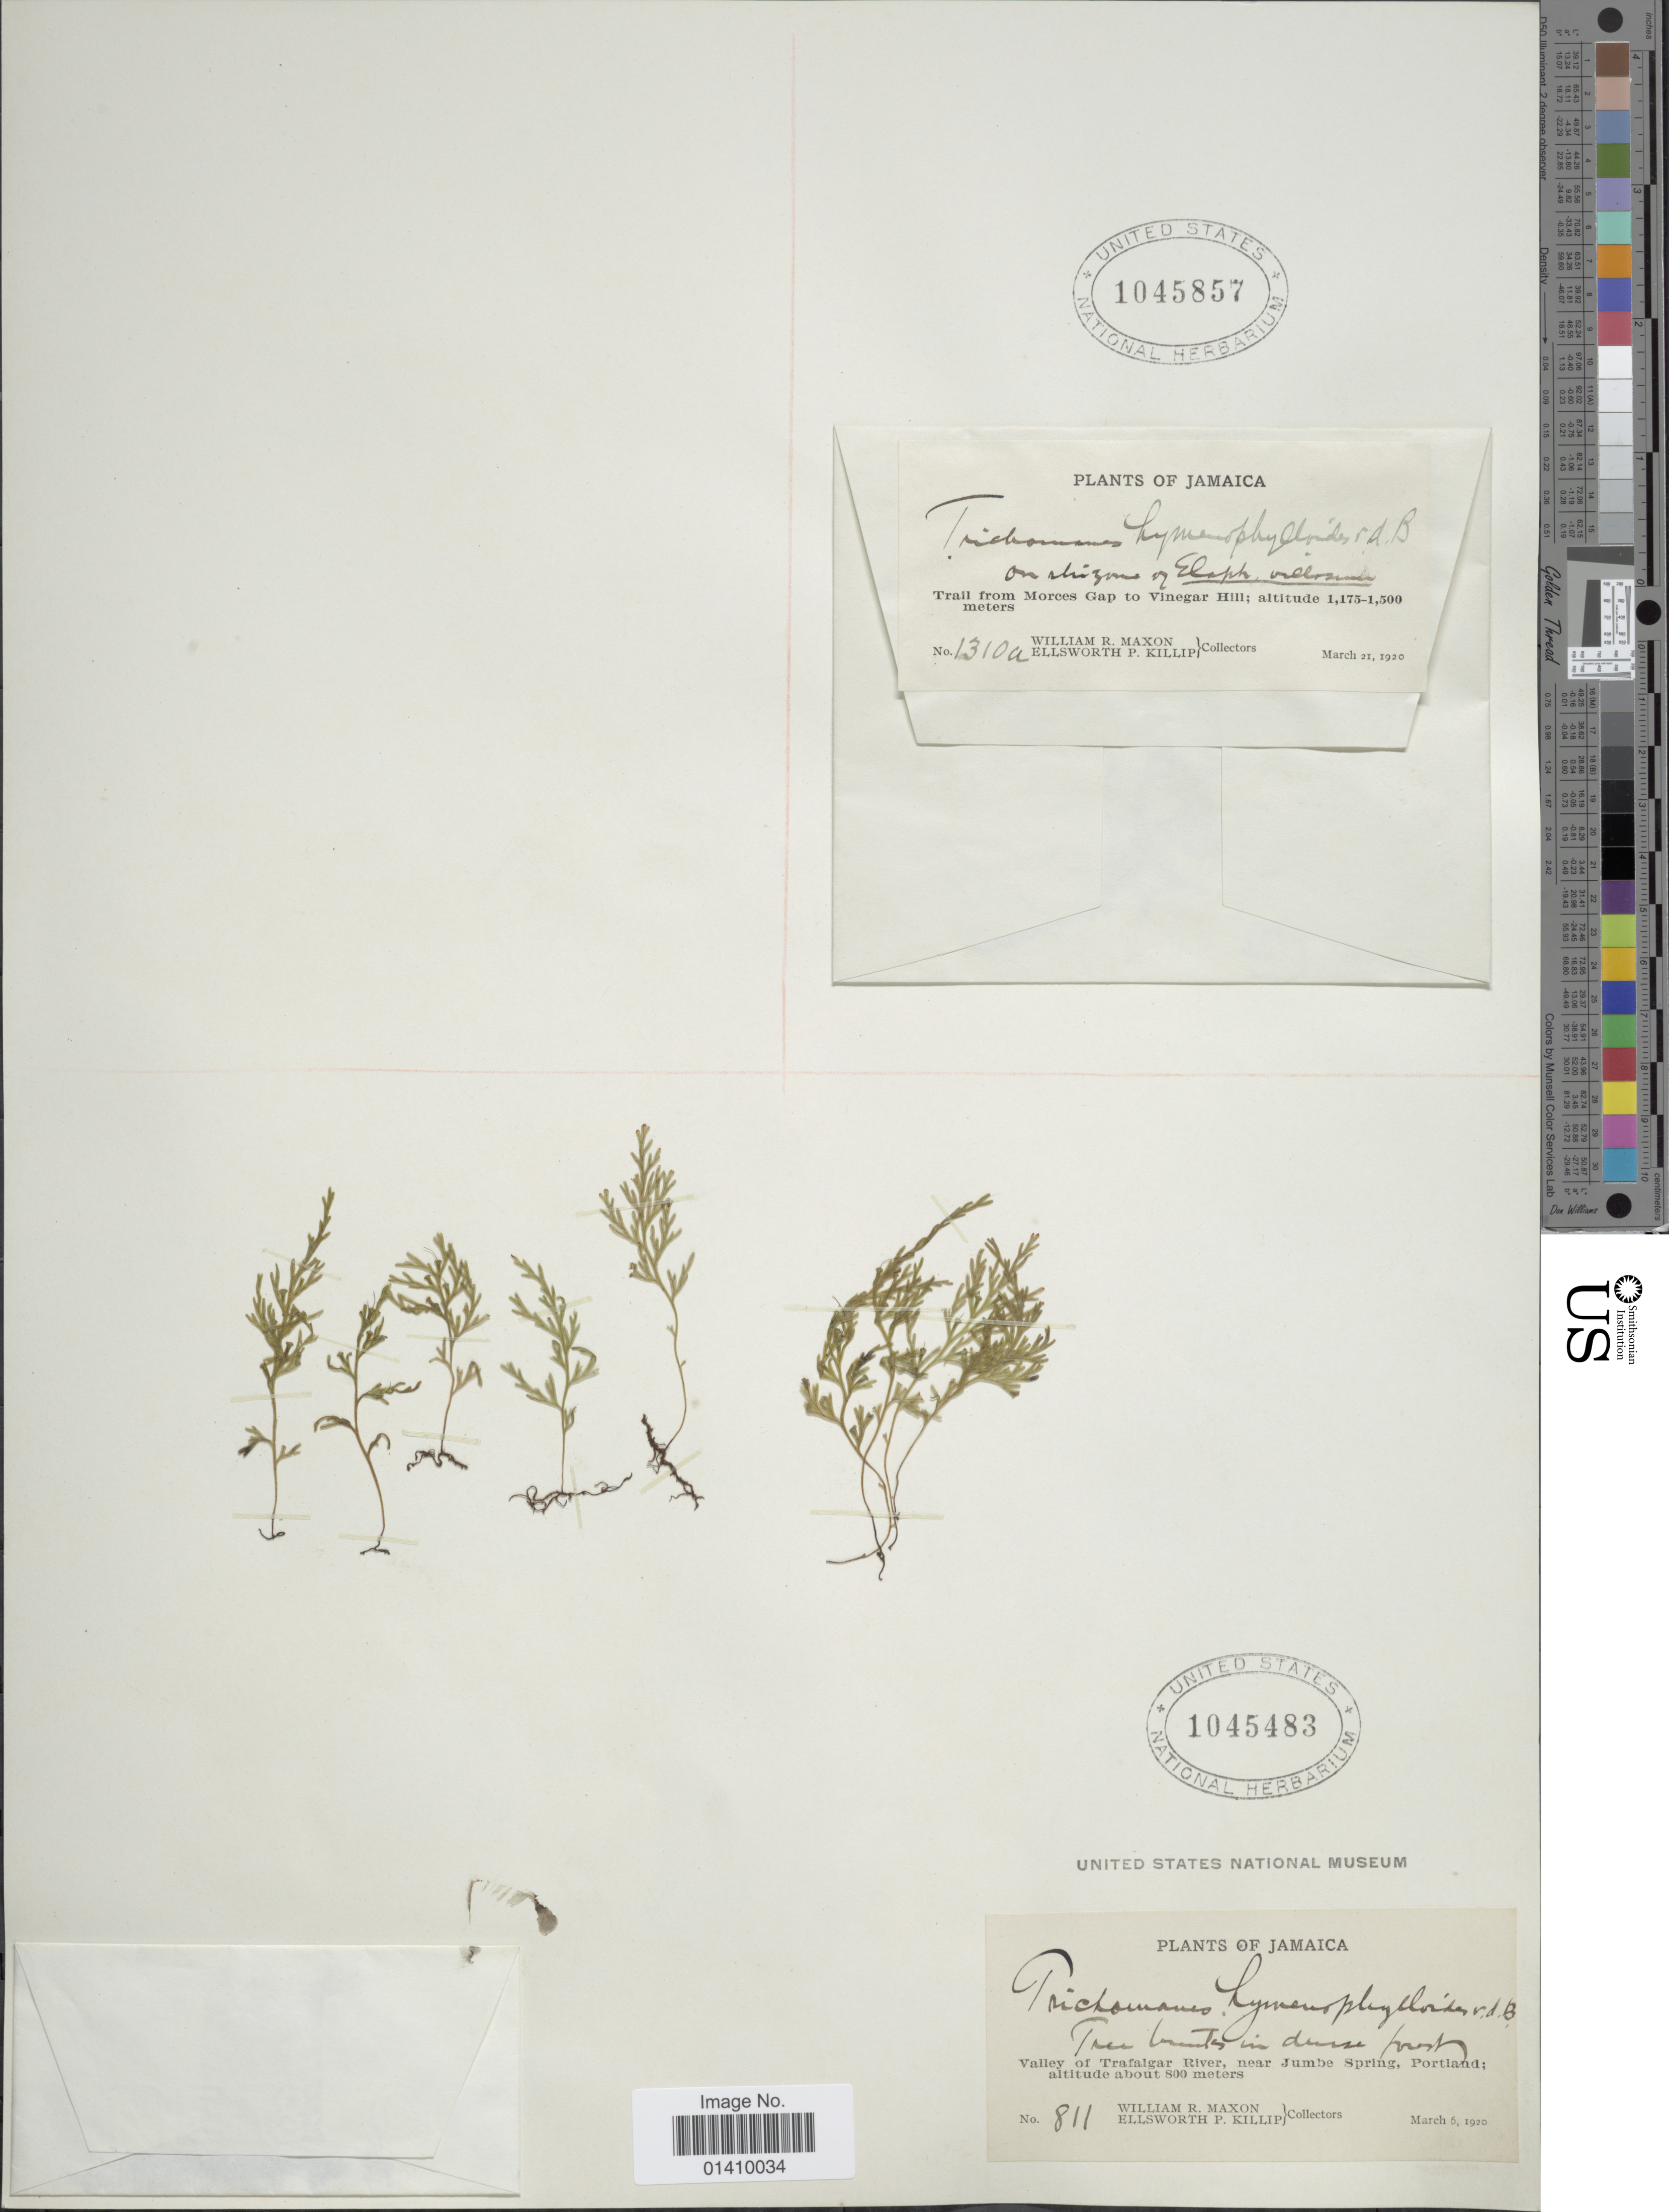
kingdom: Plantae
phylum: Tracheophyta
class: Polypodiopsida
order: Hymenophyllales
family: Hymenophyllaceae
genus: Polyphlebium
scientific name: Polyphlebium hymenophylloides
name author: (Bosch) Ebihara & Dubuisson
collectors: W. R. Maxon & E. P. Killip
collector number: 1310a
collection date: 1920-03-21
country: Jamaica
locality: Trail from Morces Gap to Vinegar Hill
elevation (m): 1175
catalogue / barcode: US 1045857-2